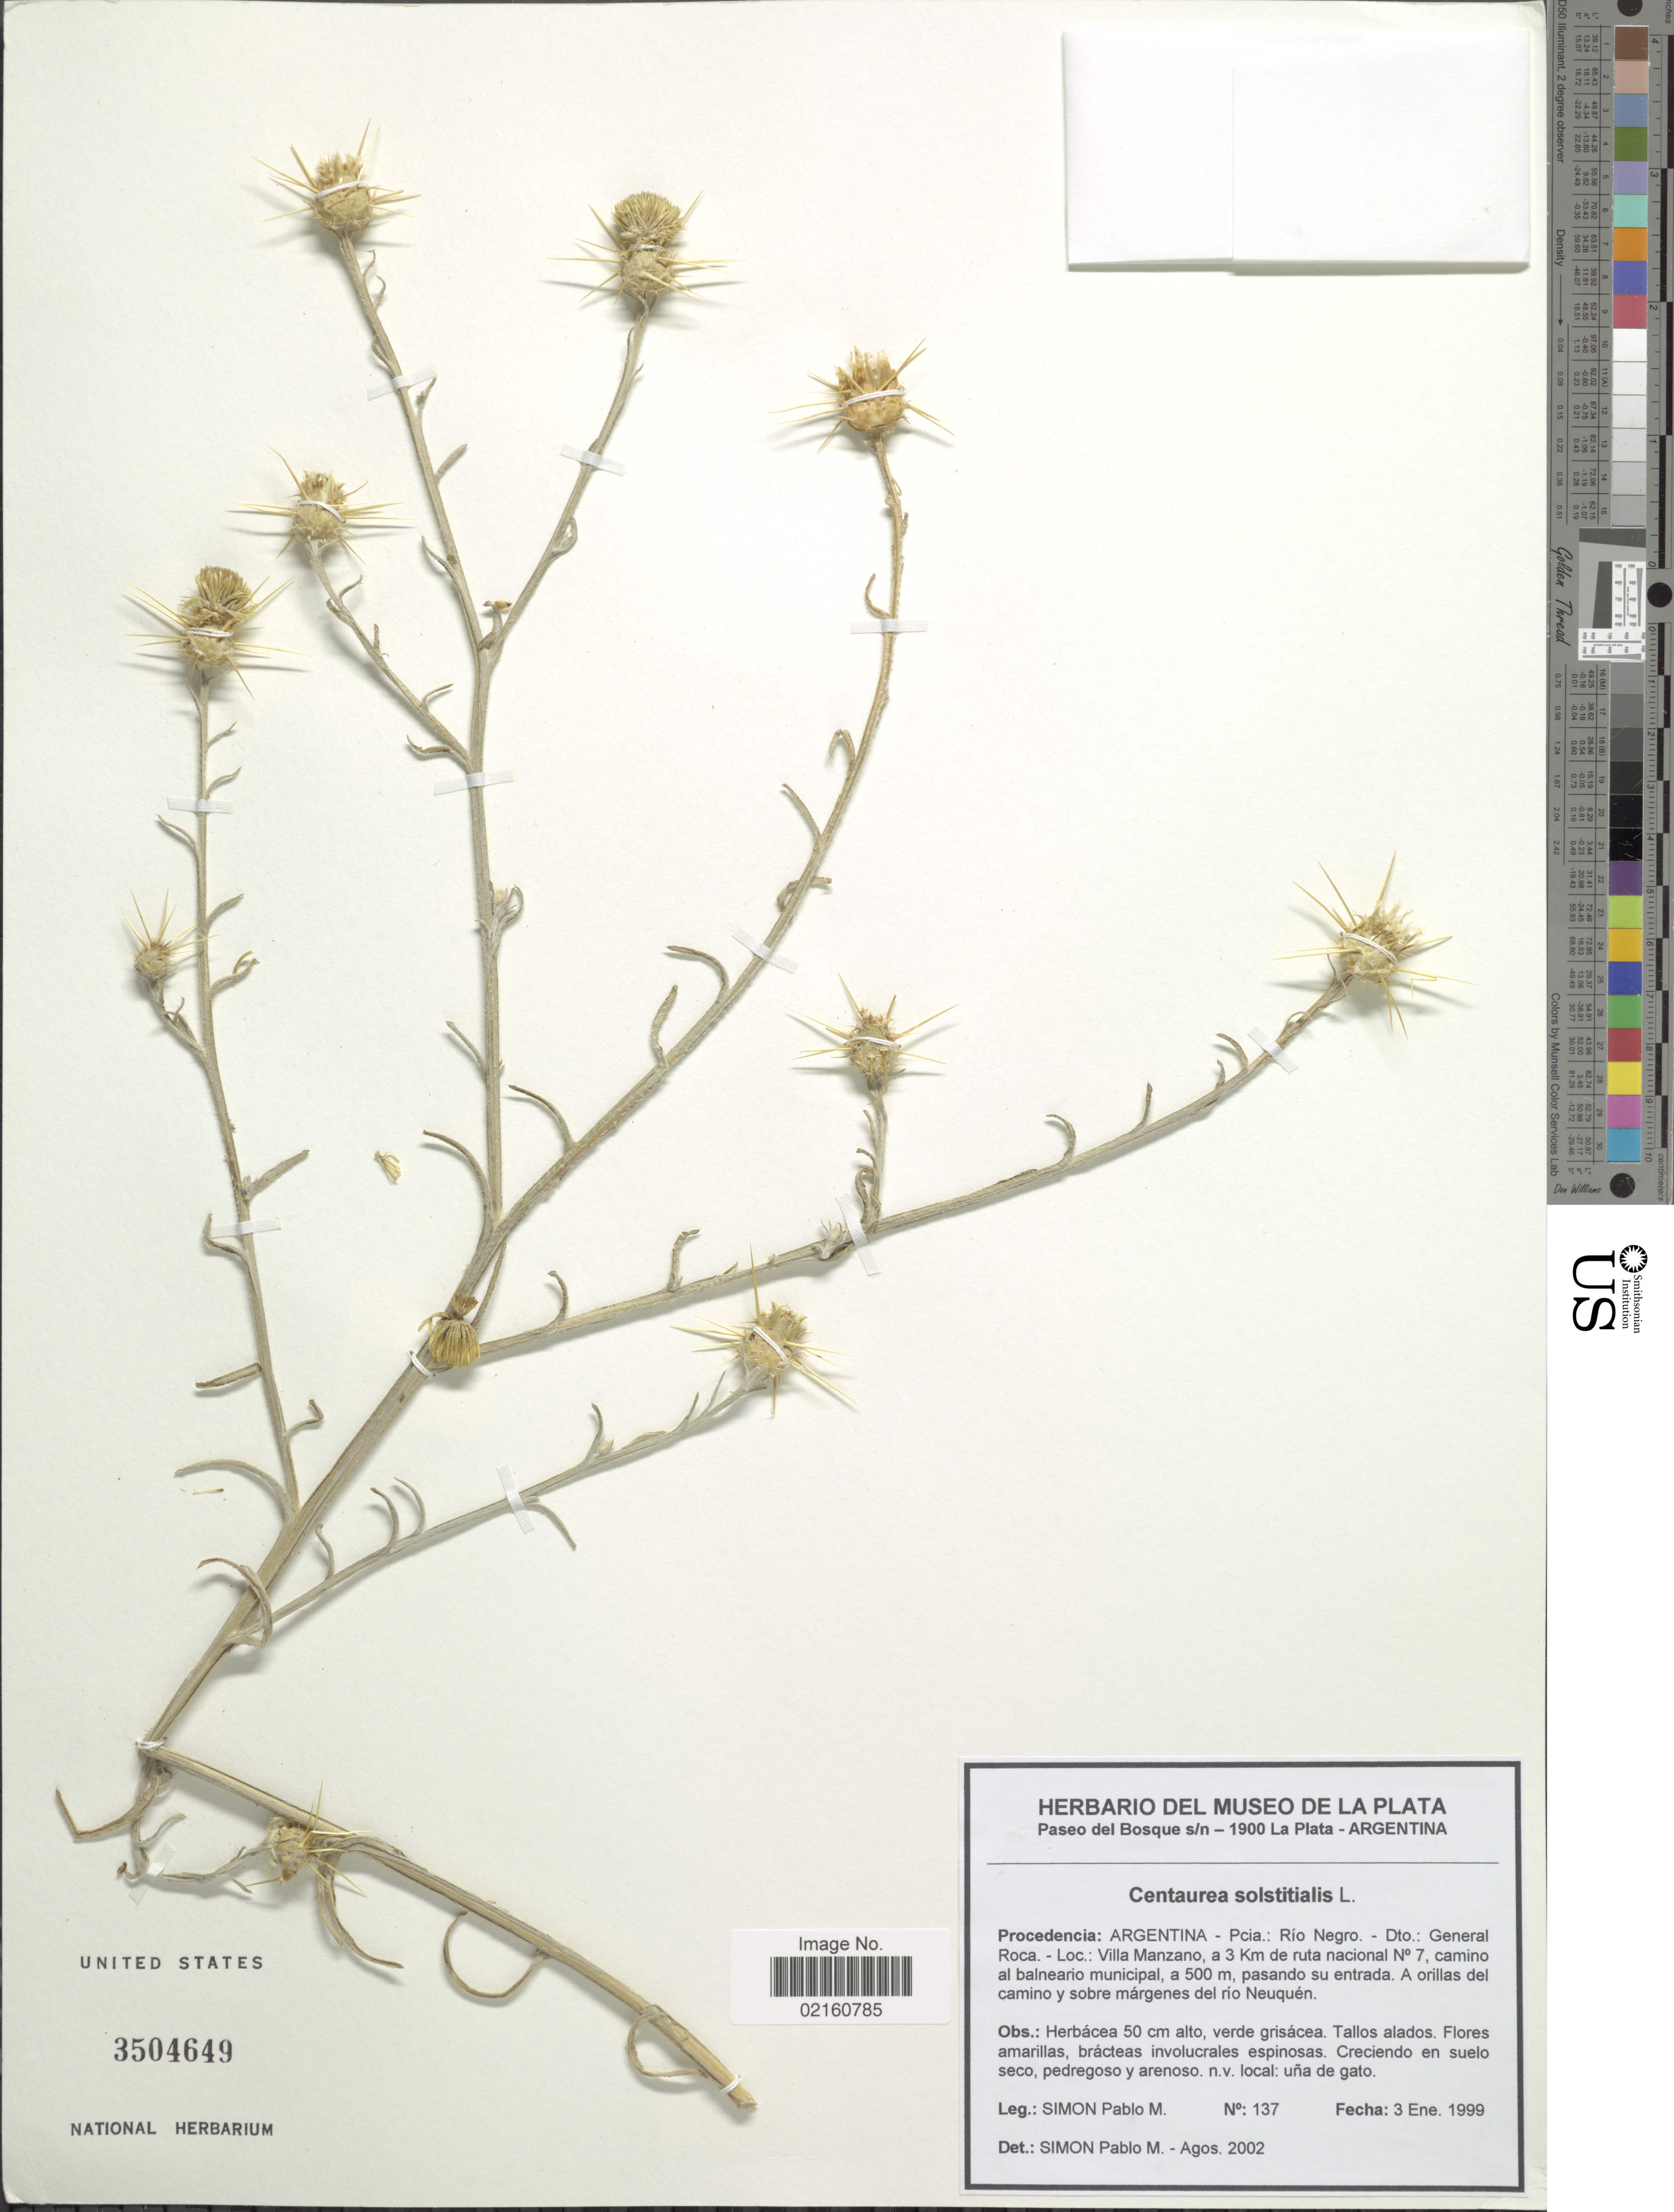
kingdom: Plantae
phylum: Tracheophyta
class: Magnoliopsida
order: Asterales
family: Asteraceae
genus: Centaurea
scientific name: Centaurea solstitialis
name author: L.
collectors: P. M. Simón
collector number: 137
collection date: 1999-01-03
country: Argentina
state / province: Rio Negro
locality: Dto. General Roca, Villa Manzano, a 3 km de ruta nacional No 7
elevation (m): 500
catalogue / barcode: US 3504649